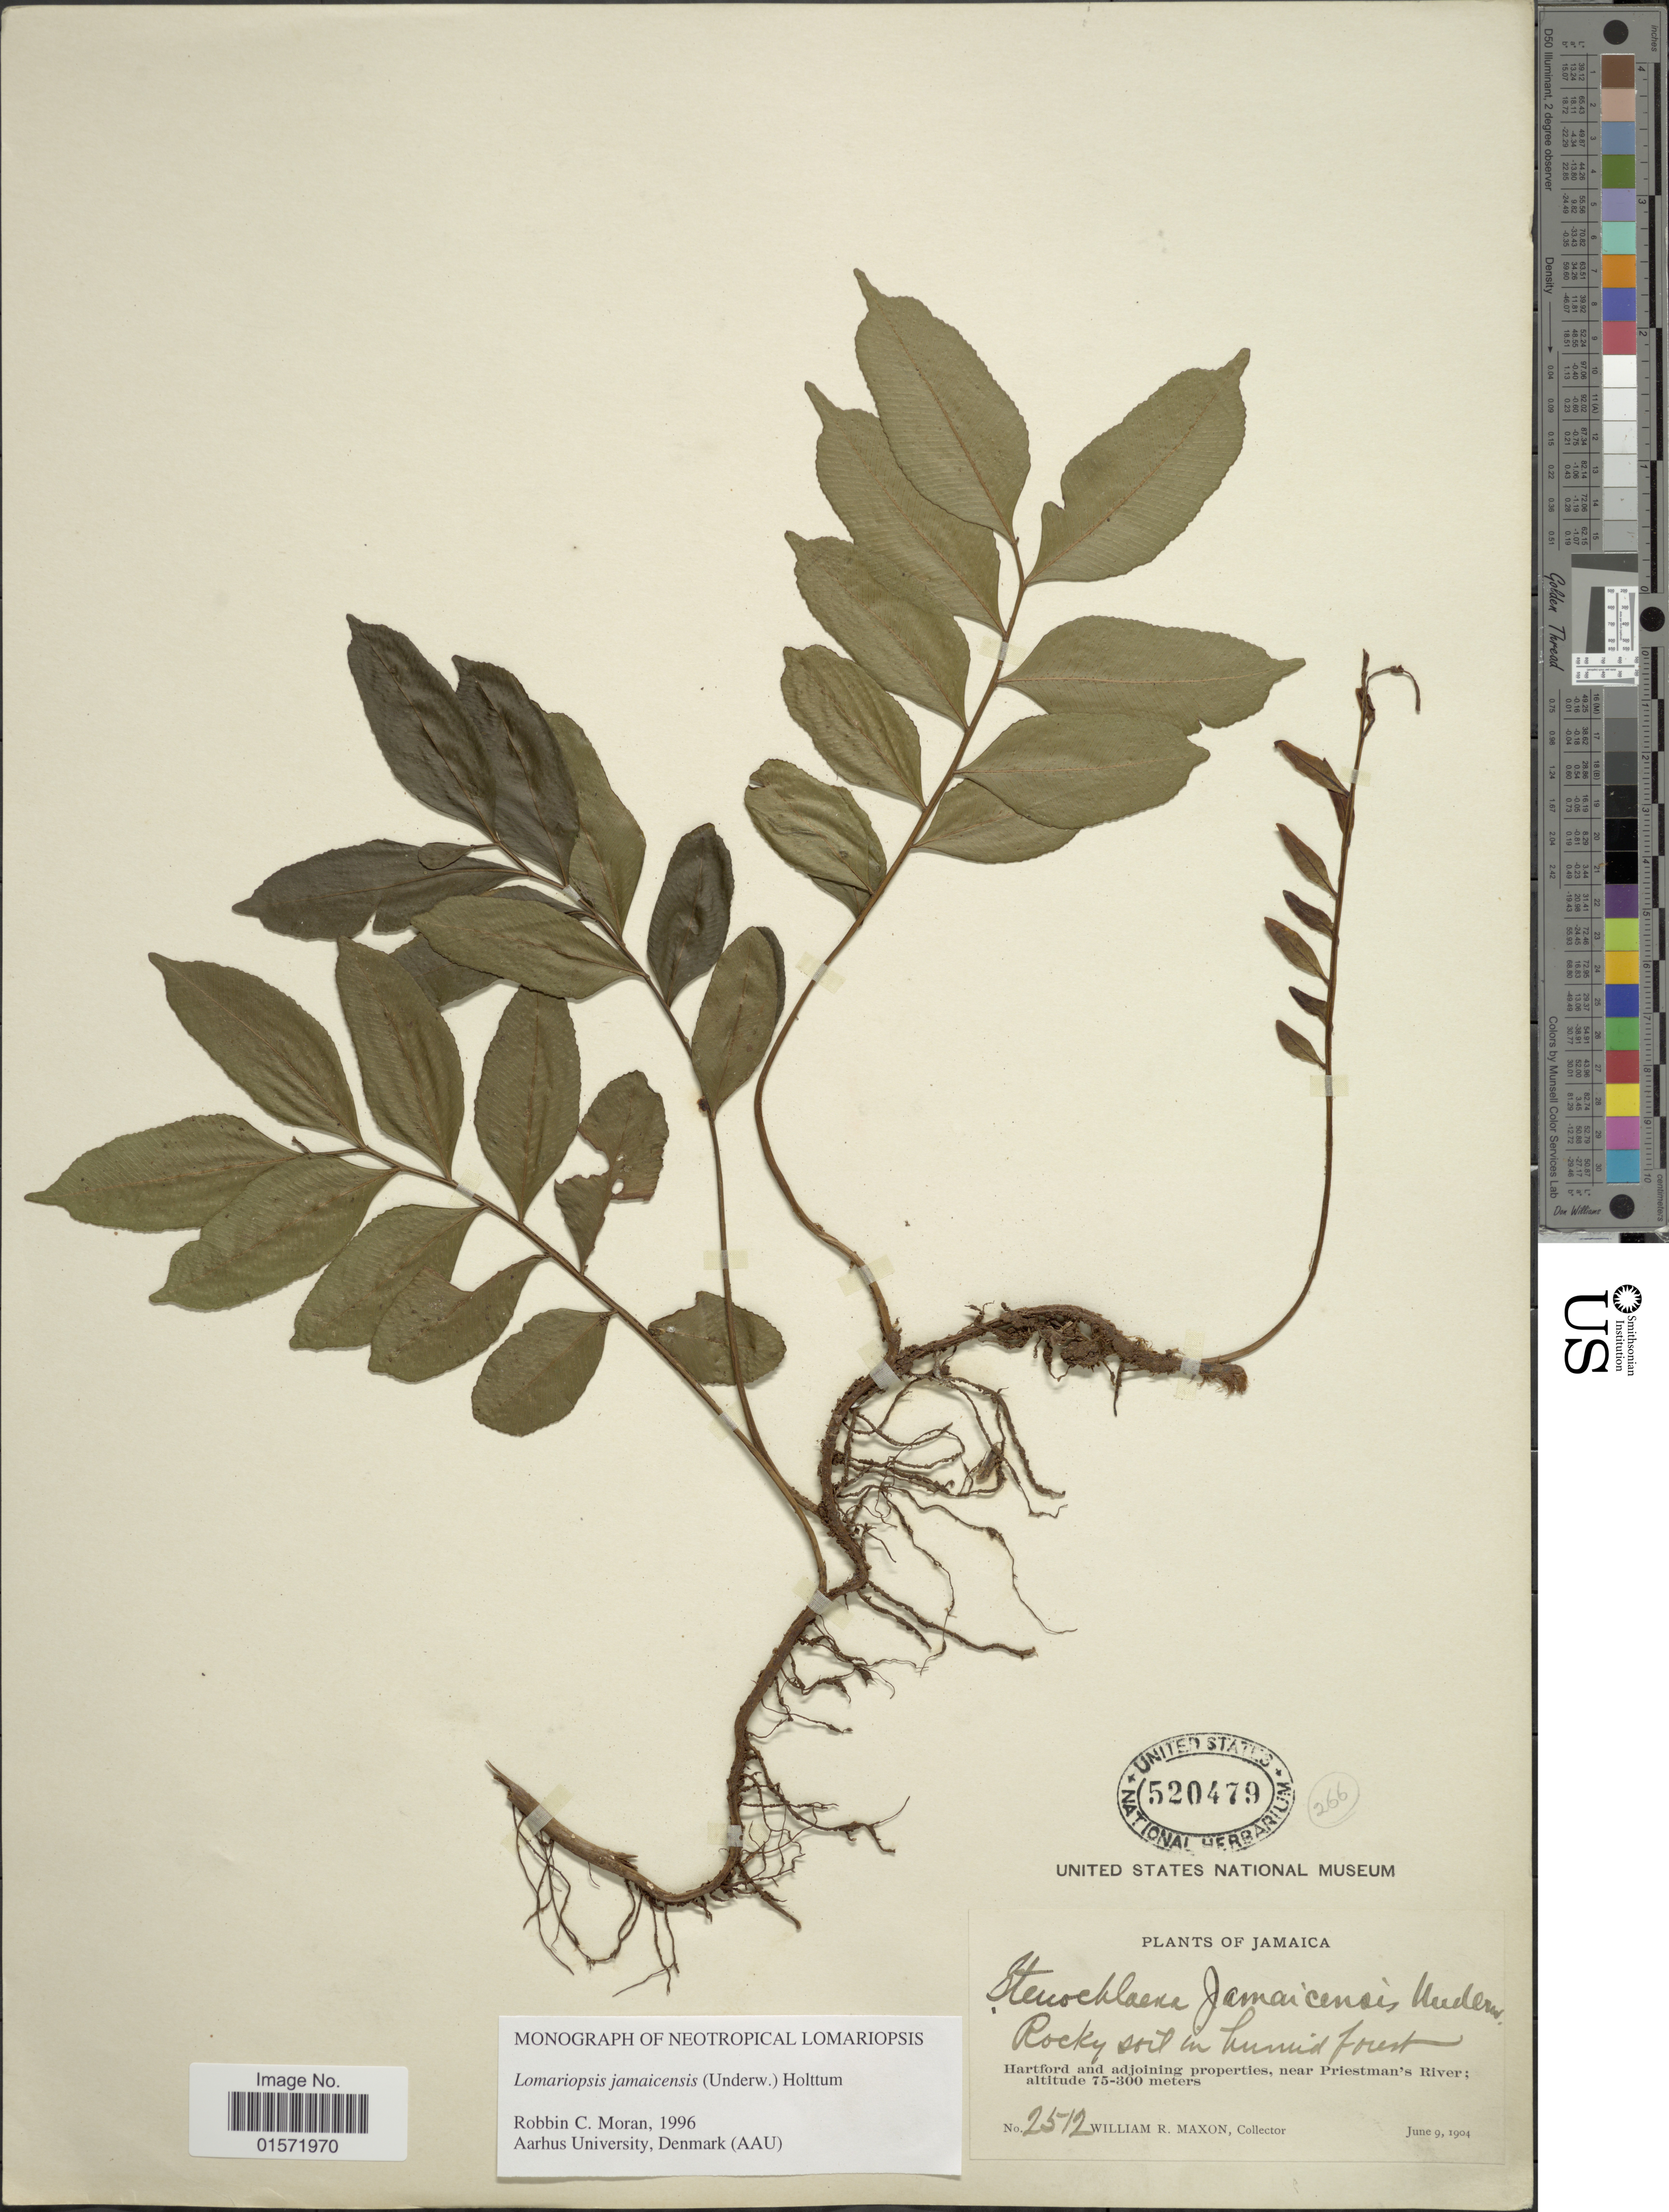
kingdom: Plantae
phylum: Tracheophyta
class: Polypodiopsida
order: Polypodiales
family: Lomariopsidaceae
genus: Lomariopsis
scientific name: Lomariopsis jamaicensis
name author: (Underw.) Holttum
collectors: W. R. Maxon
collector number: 2512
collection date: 1904-06-09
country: Jamaica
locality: Hartford and adjoining properties, near Priestman's River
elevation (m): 75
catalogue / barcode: US 520479